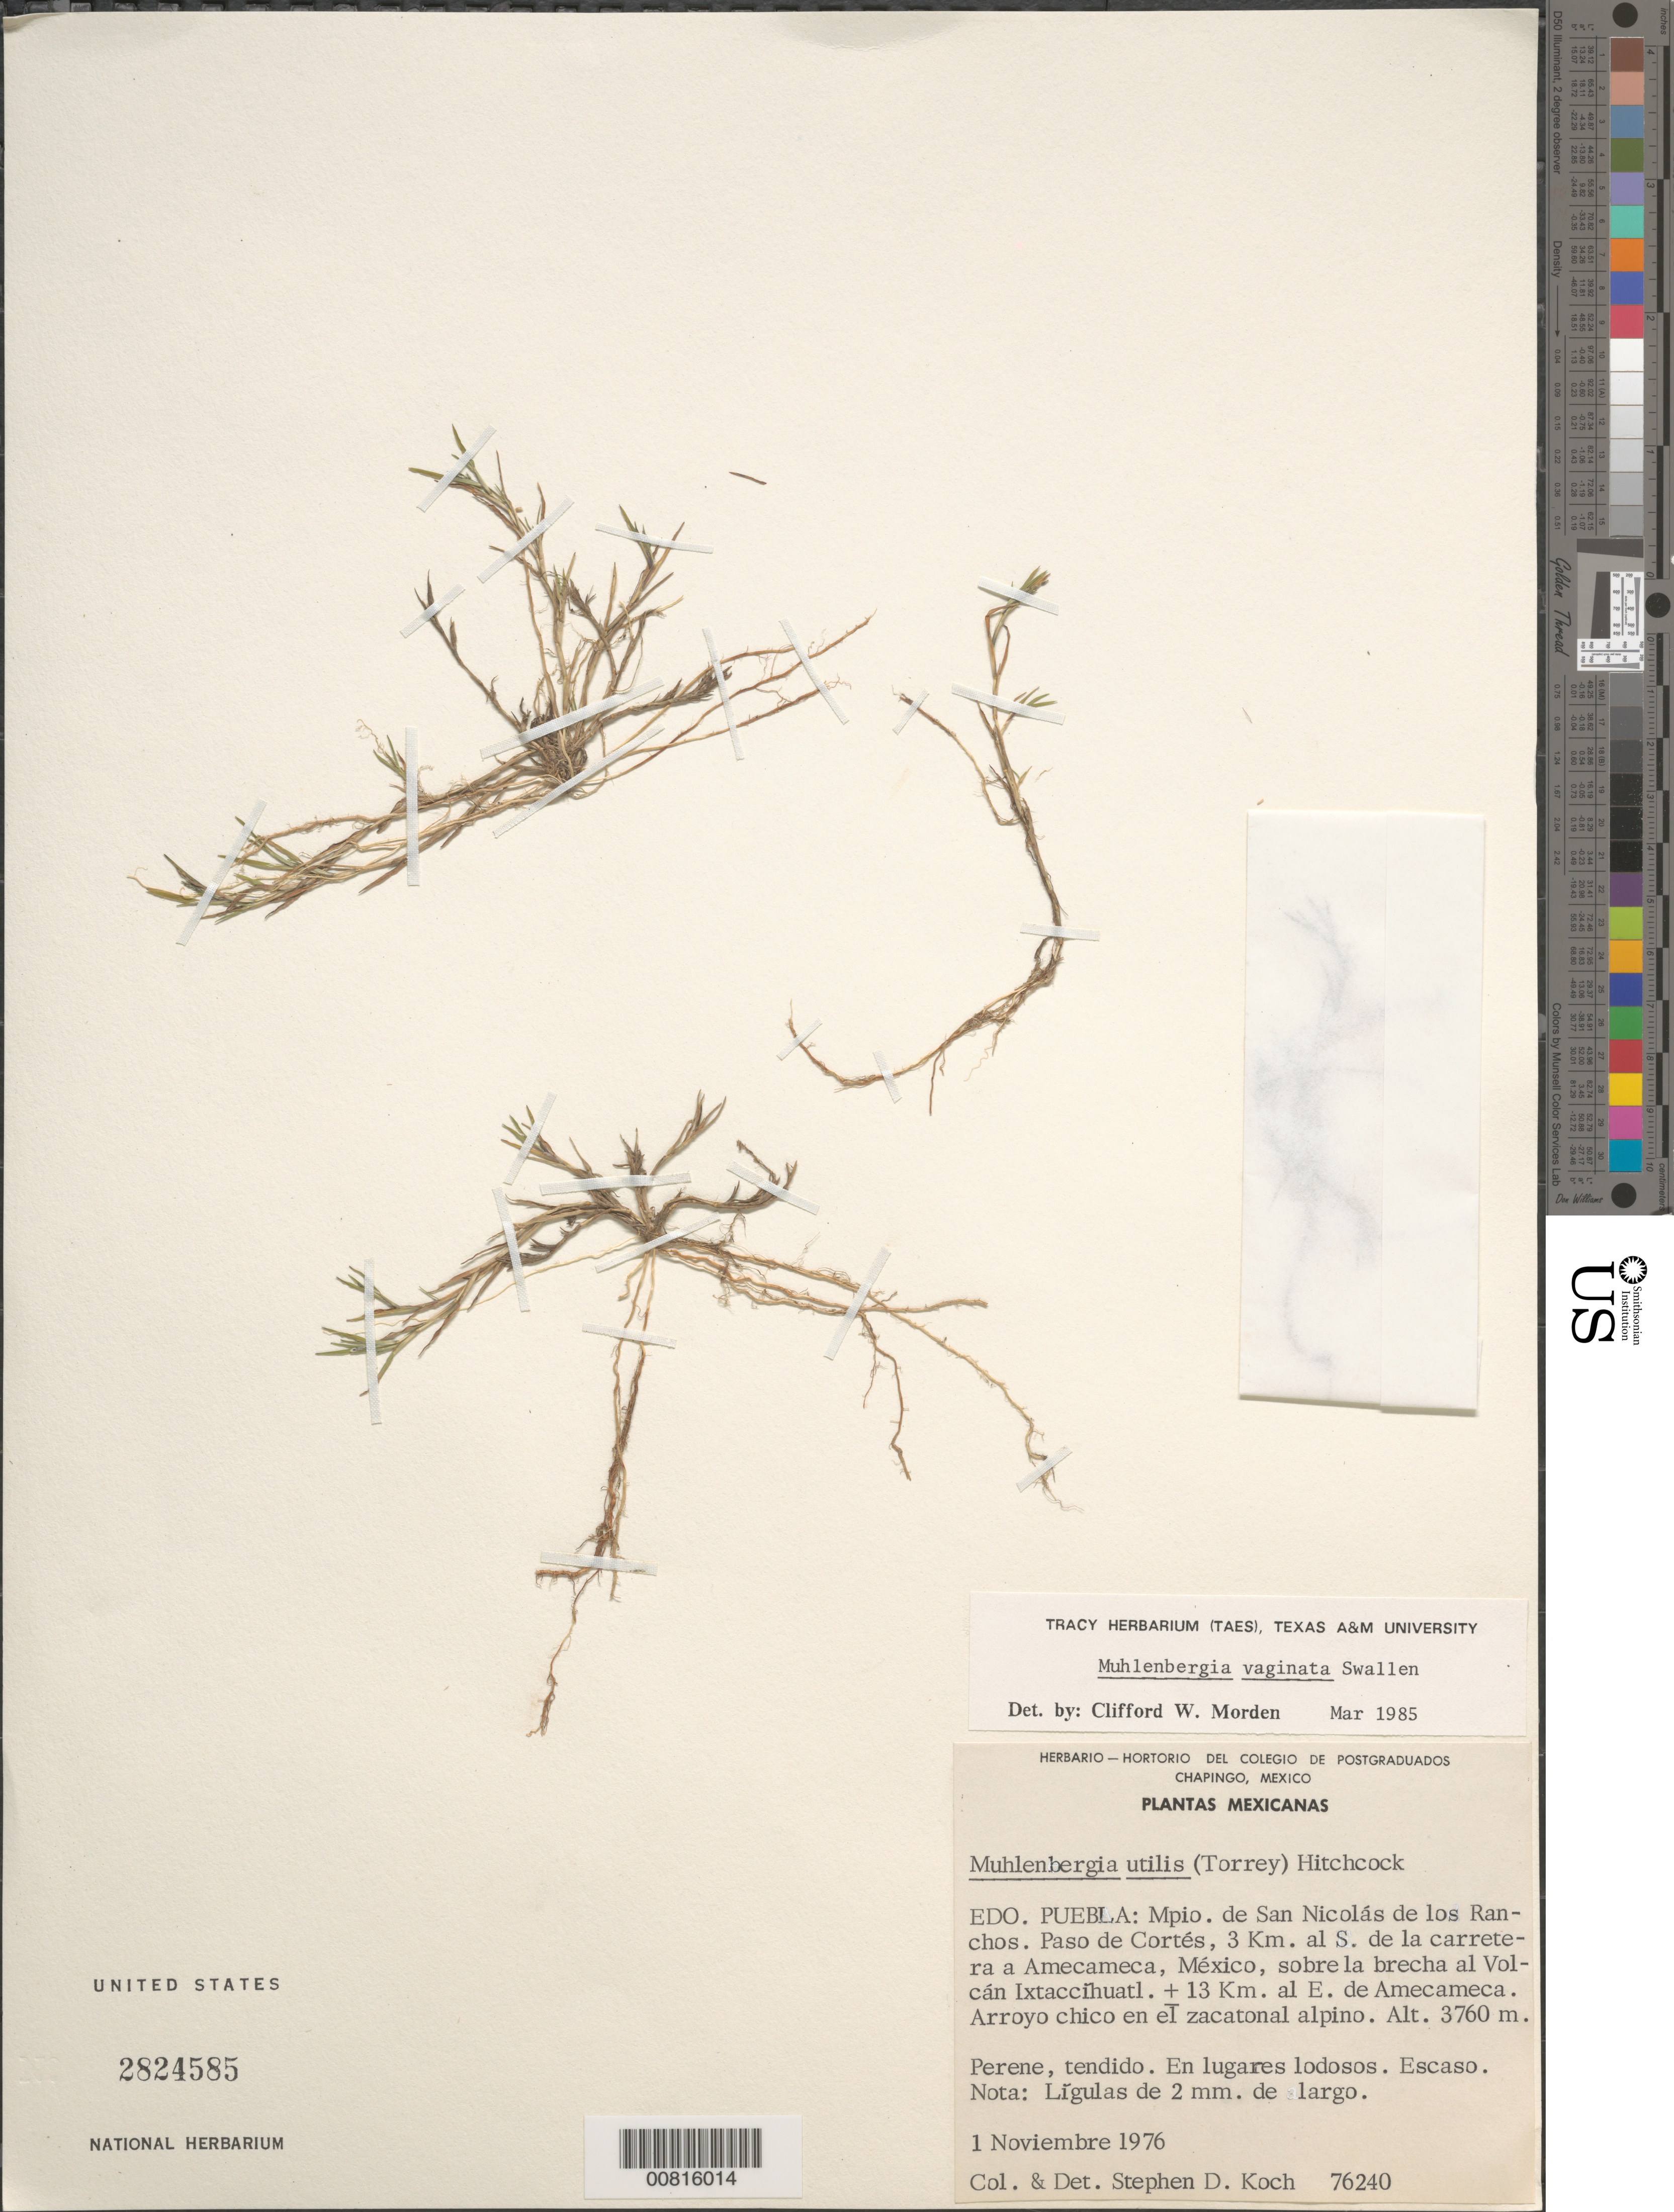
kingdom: Plantae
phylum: Tracheophyta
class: Liliopsida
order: Poales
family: Poaceae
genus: Muhlenbergia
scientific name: Muhlenbergia vaginata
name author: Swallen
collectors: S. D. Koch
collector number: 76240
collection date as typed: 01 Nov 1976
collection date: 1976-11-01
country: Mexico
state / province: México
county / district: San Nicolás de los Ranchos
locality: Paso de Cortés, 13 km al E de Amecameca, mpio. San Nicolás de los Ranchos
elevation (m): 3760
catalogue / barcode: US 2824585